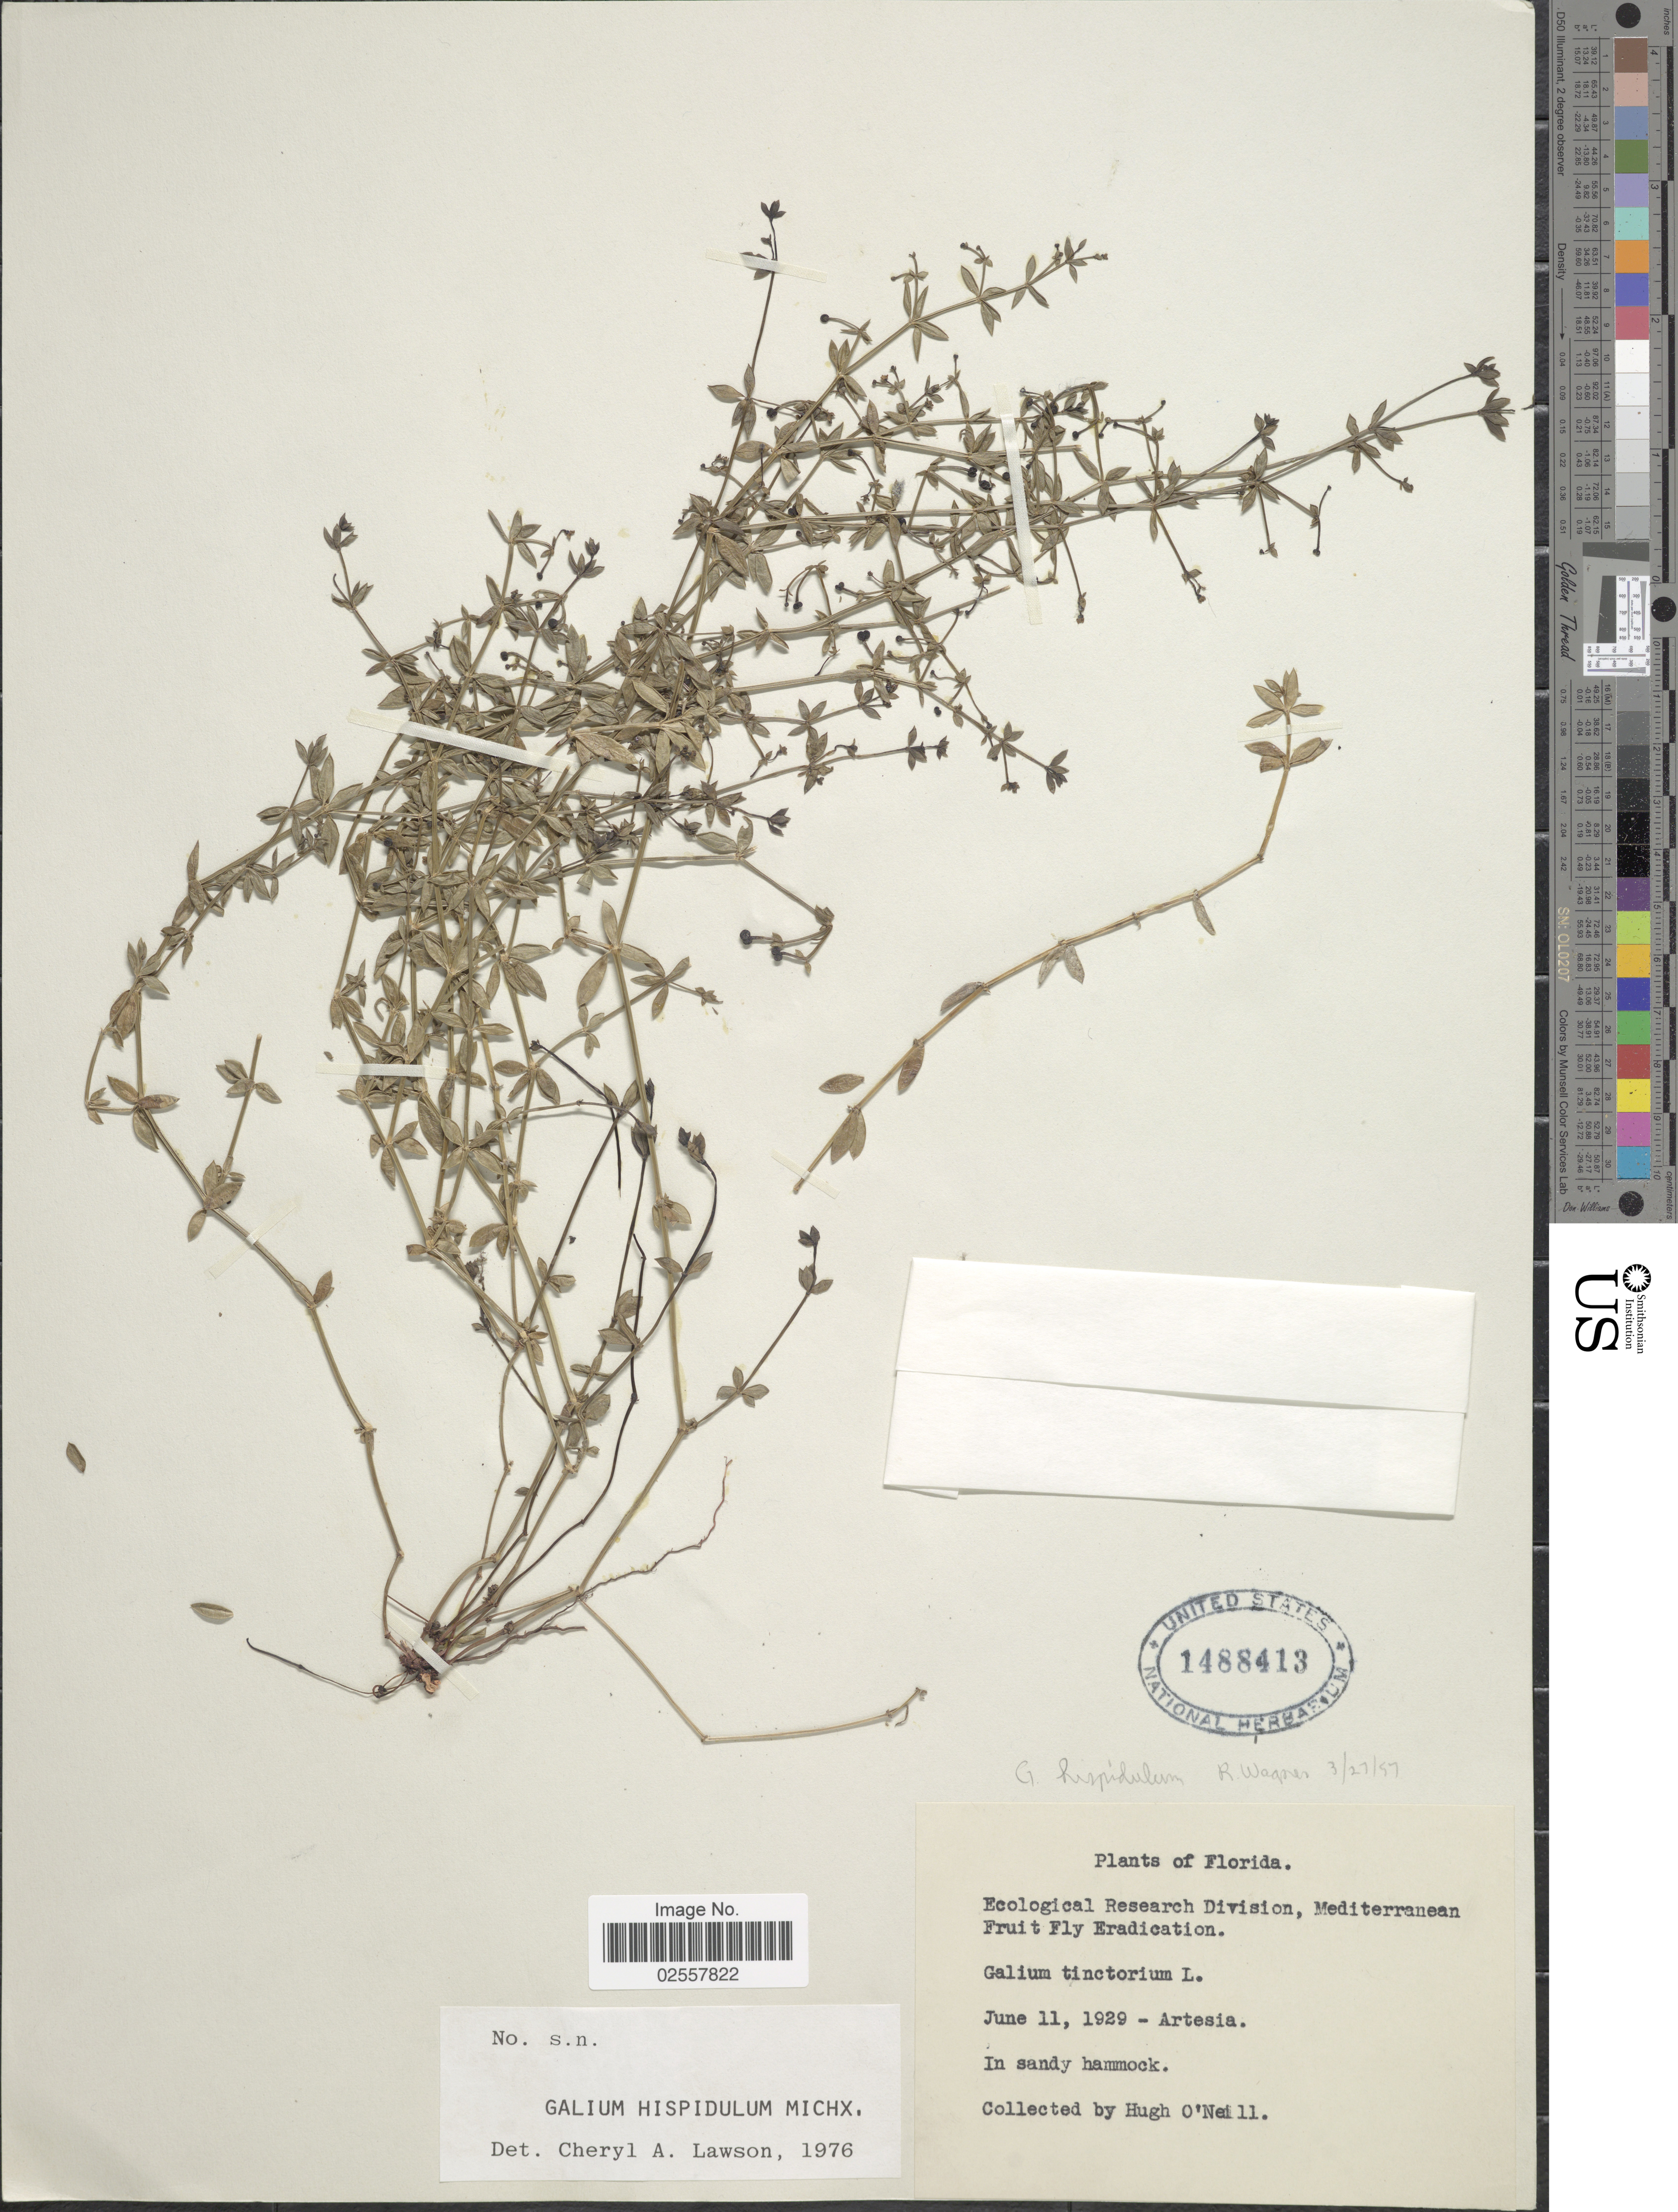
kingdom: Plantae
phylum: Tracheophyta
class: Magnoliopsida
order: Gentianales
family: Rubiaceae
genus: Galium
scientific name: Galium hispidulum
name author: Michx.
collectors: H. O'Neill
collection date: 1929-06-11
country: United States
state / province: Florida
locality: Artesia. In sandy hammock.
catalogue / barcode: US 1488413